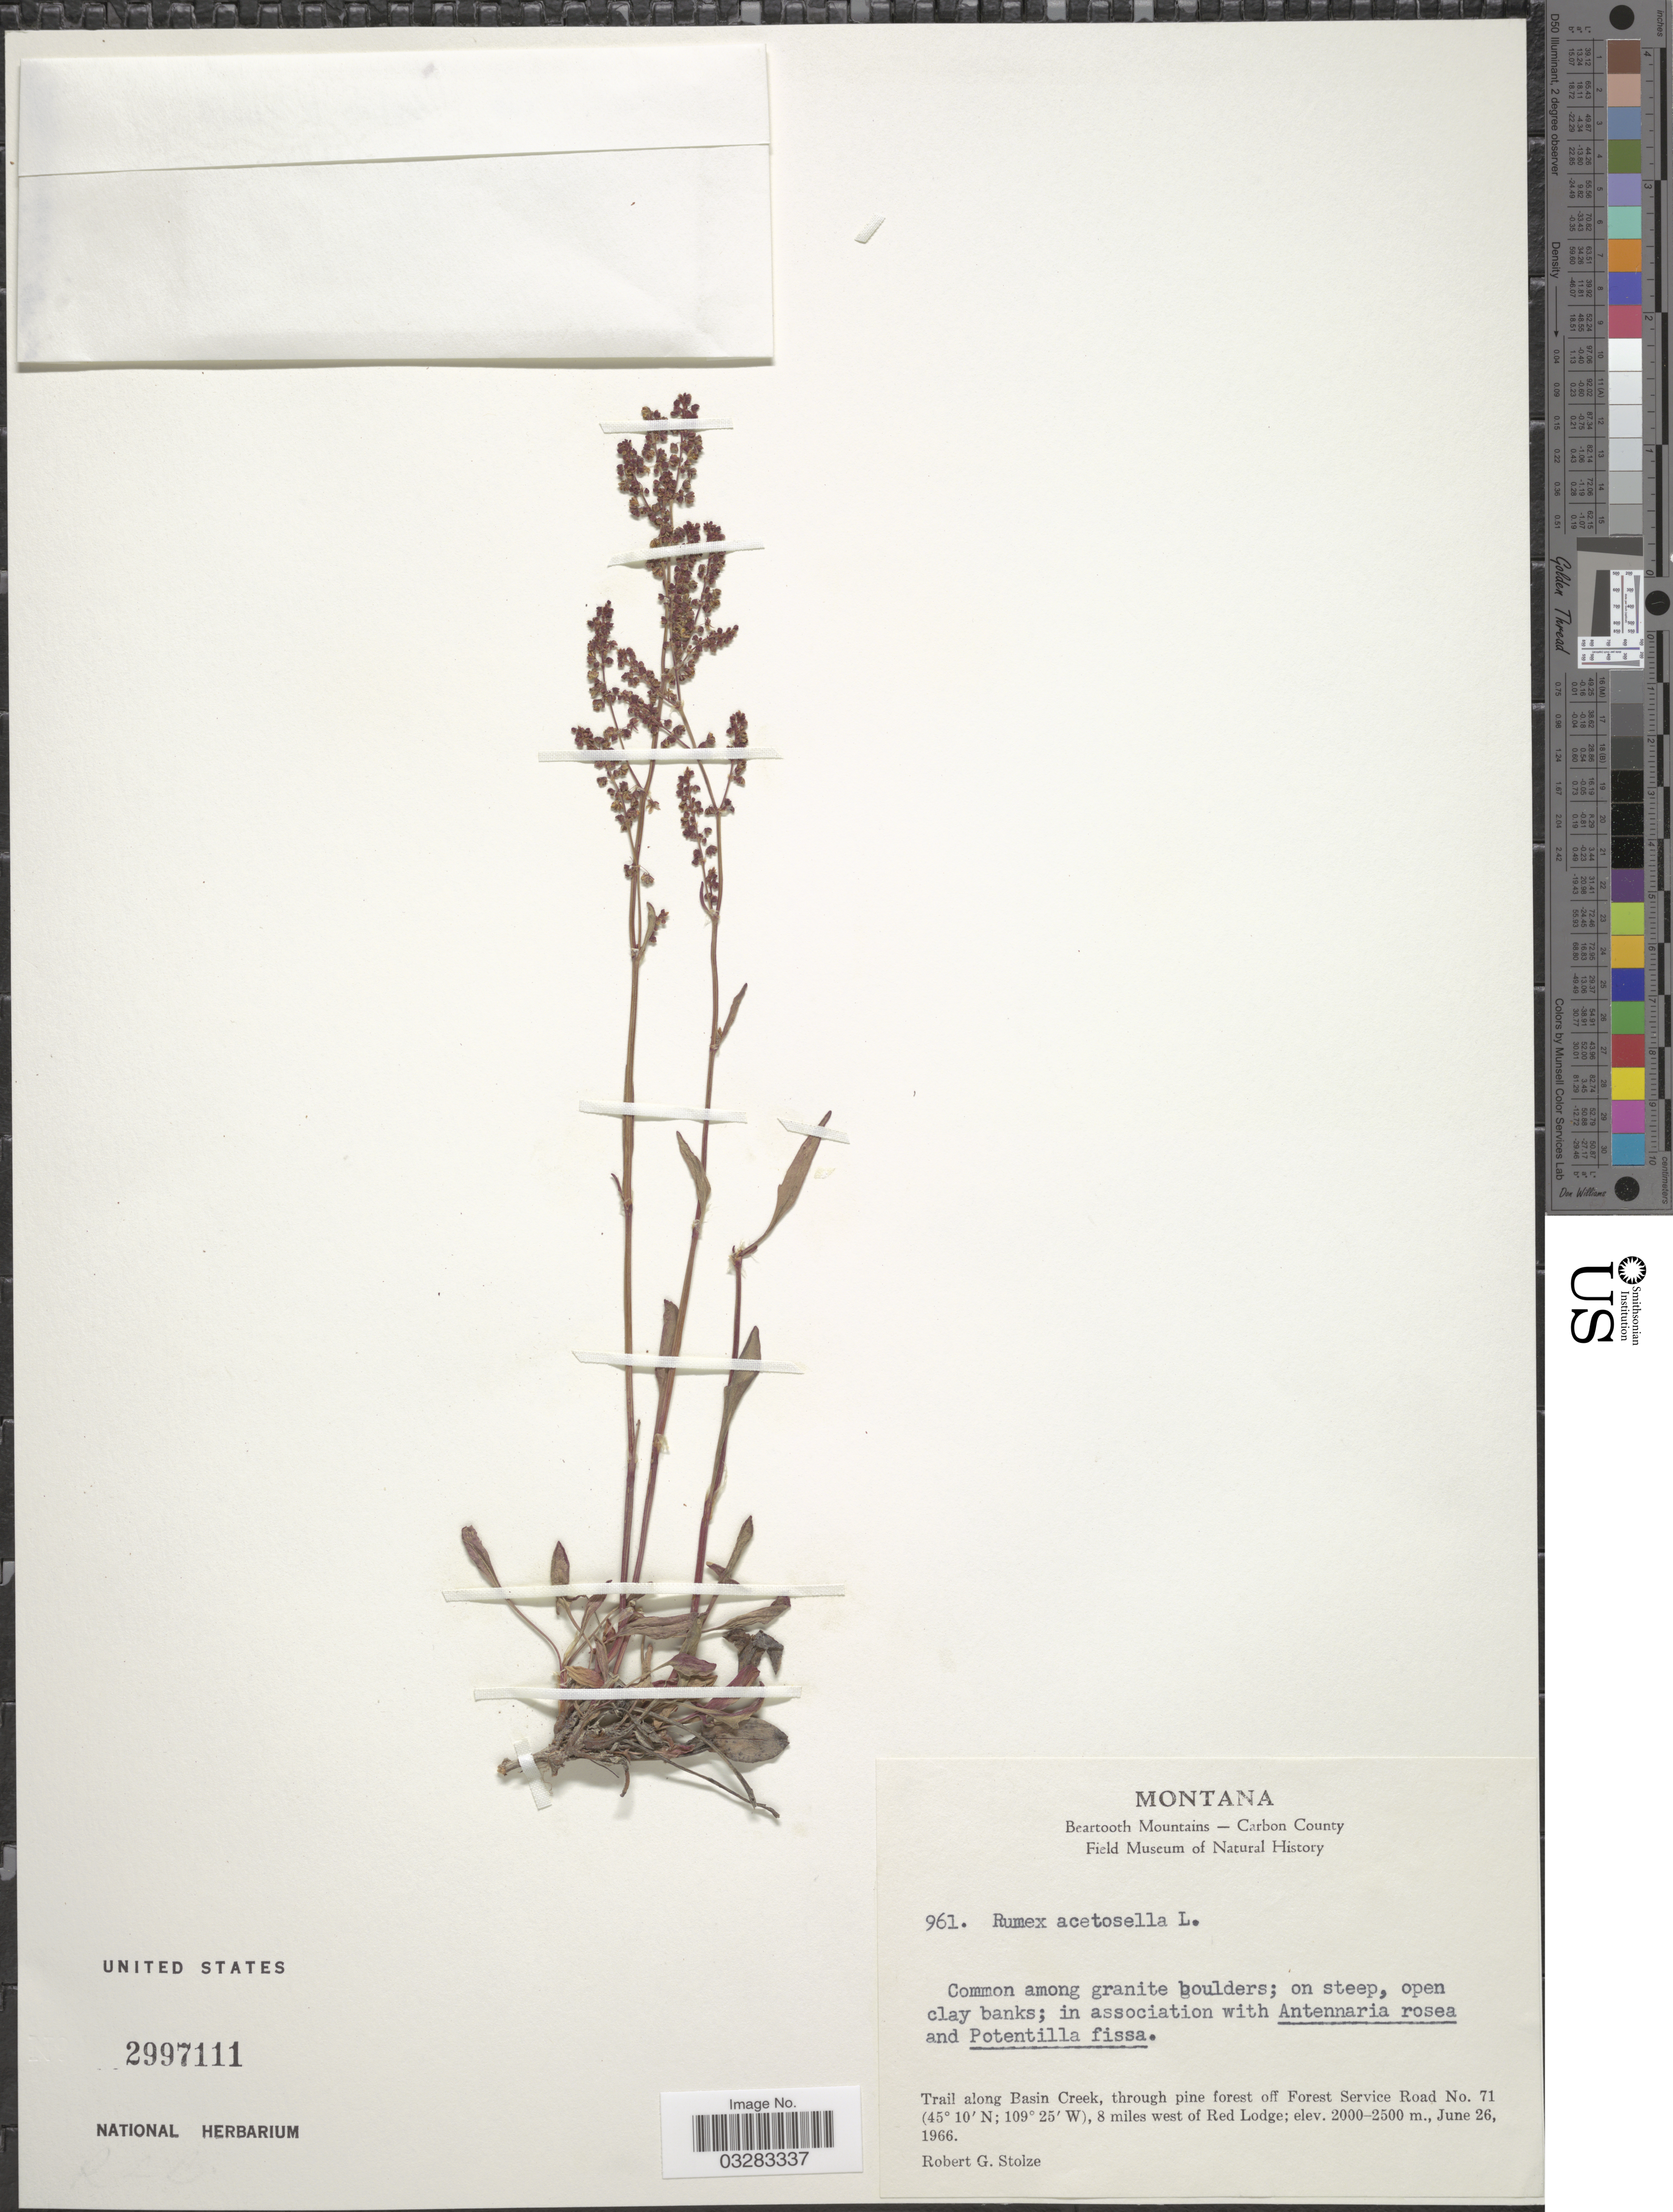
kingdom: Plantae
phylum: Tracheophyta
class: Magnoliopsida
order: Caryophyllales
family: Polygonaceae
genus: Rumex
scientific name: Rumex acetosella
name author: L.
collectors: R. G. Stolze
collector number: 961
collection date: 1966-06-26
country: United States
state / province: Montana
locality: Trail along Basin Creek, through pine forest off Forest Service Road No. 71, 8 miles west of Red Lodge.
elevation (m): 2000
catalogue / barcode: US 2997111